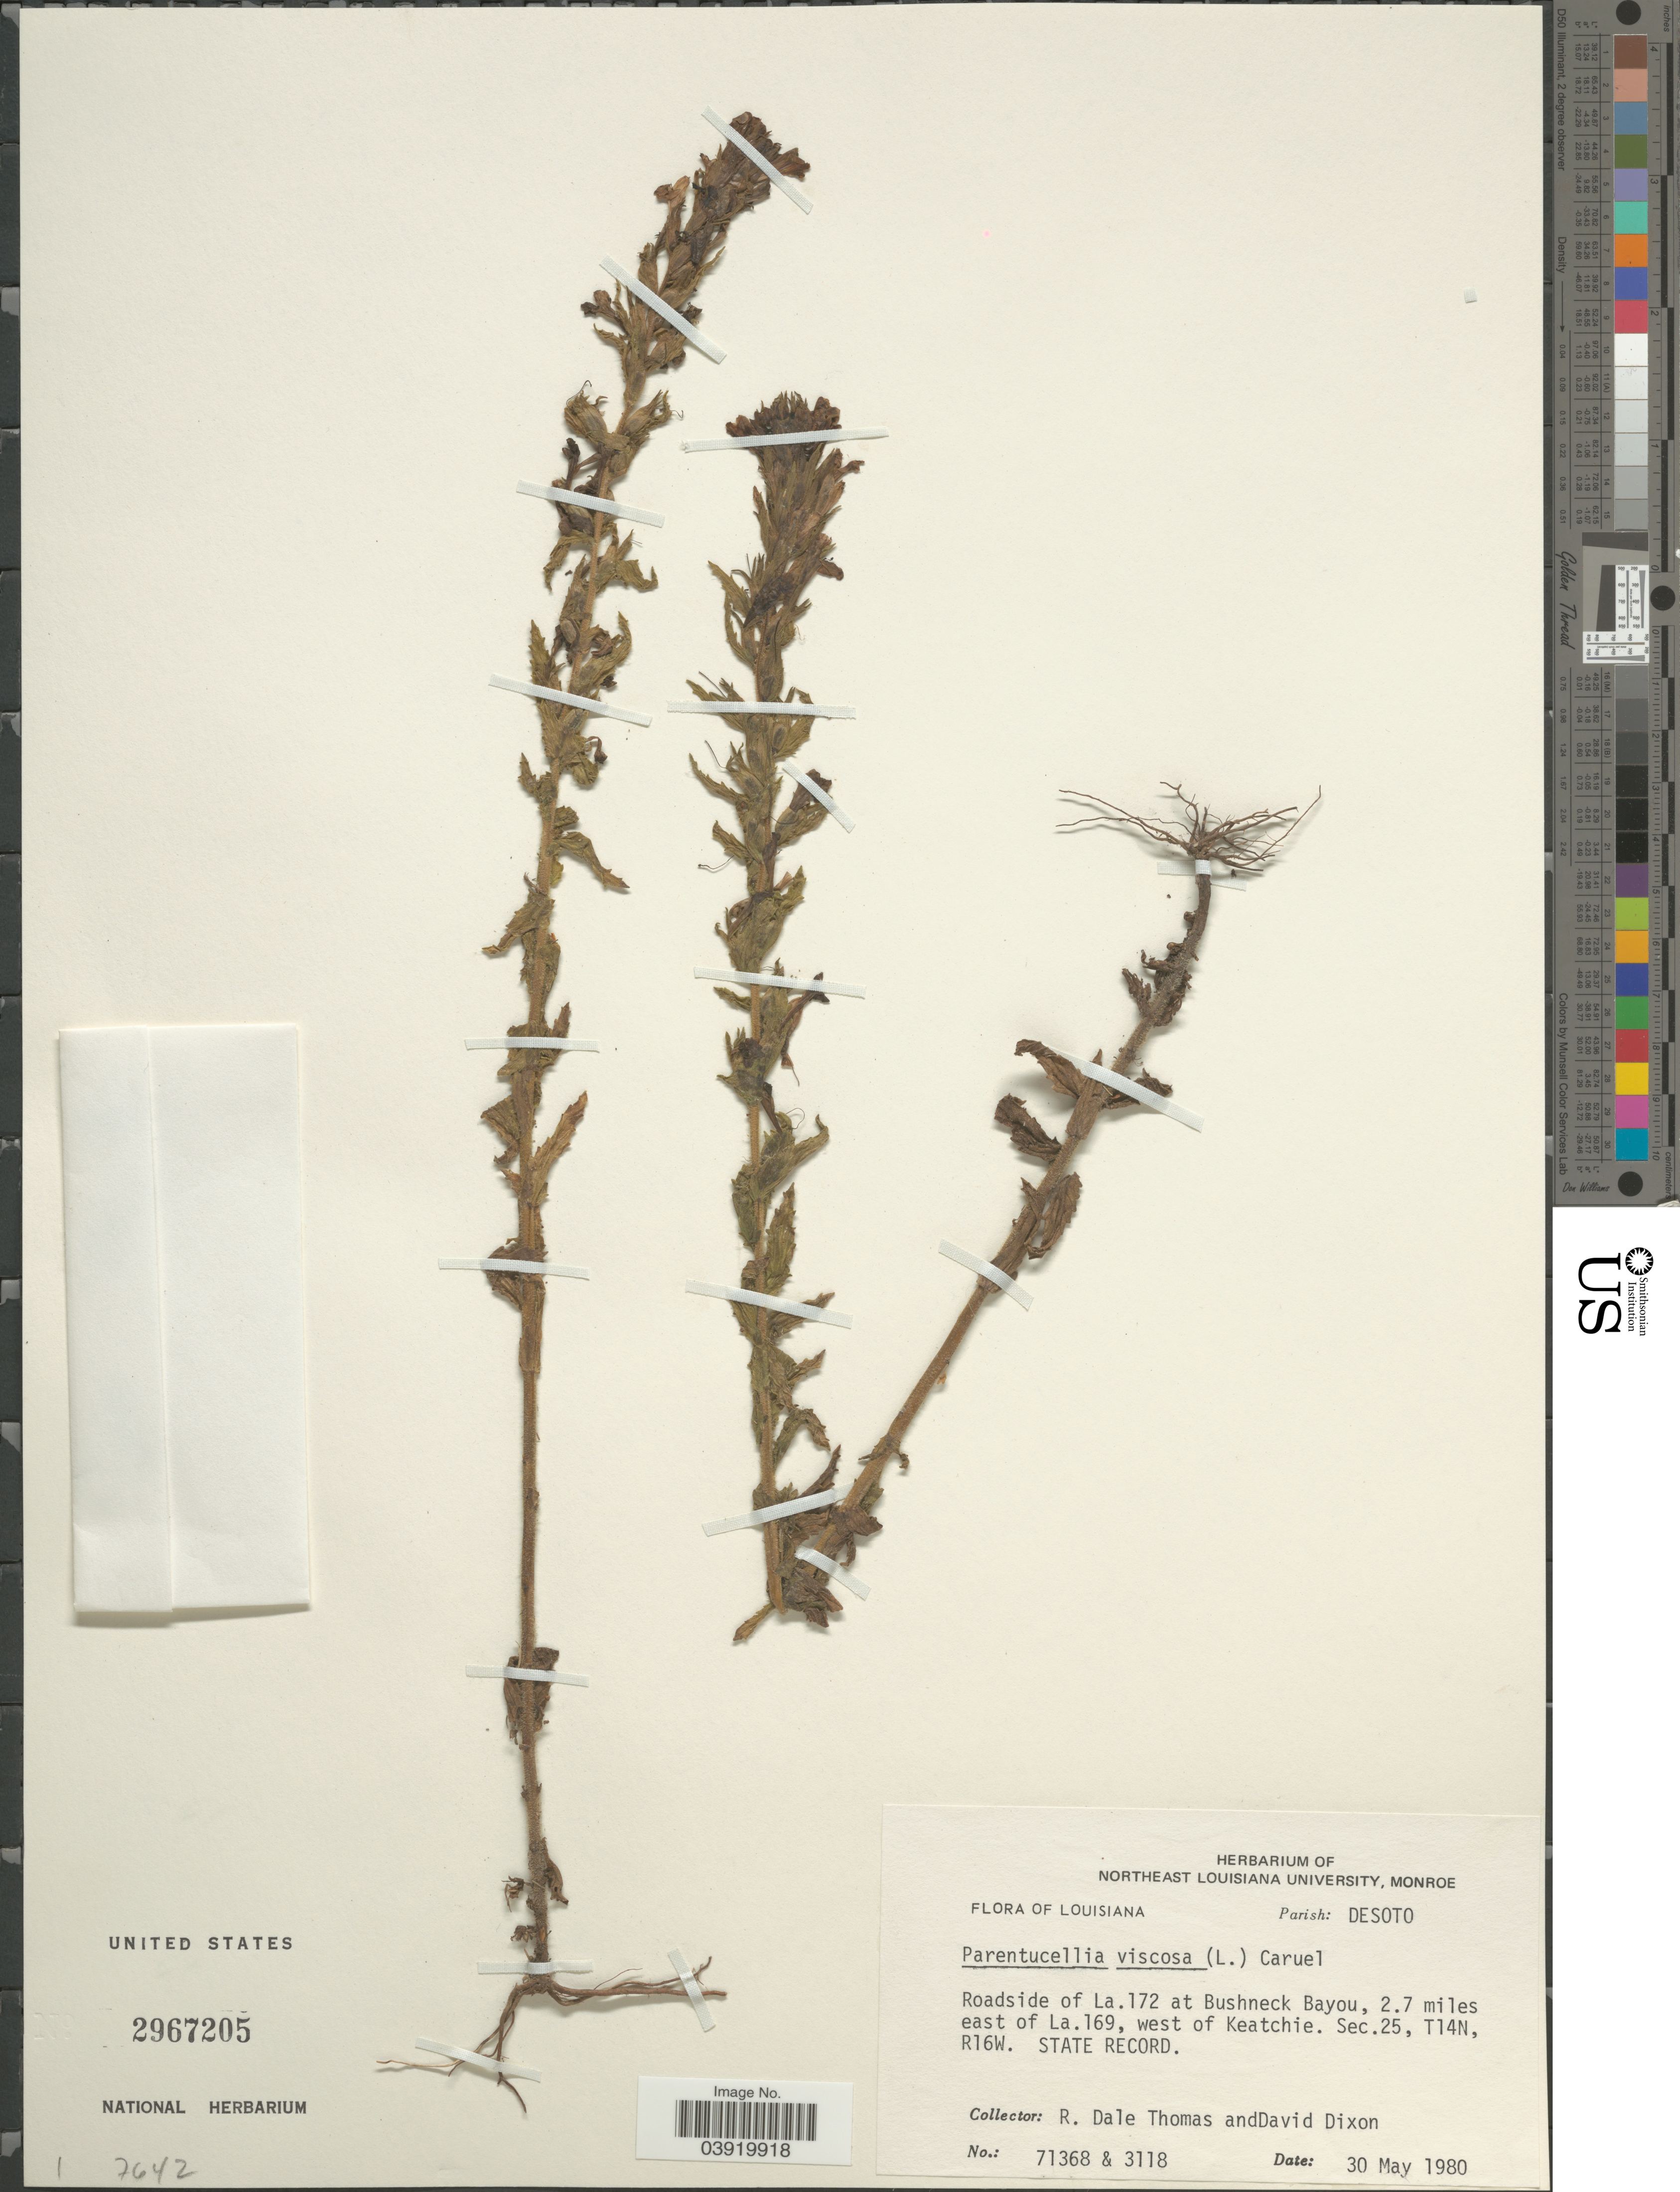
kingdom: Plantae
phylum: Tracheophyta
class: Magnoliopsida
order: Lamiales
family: Orobanchaceae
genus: Parentucellia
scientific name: Parentucellia viscosa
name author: (L.) Caruel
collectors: R. Thomas & D. Dixon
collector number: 71368/3118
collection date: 1980-05-30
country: United States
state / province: Louisiana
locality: Parish: Desoto. Roadside of La. 172 at Bushneck Bayou, 2.7 miles east of La. 169, west of Keatchie. Sec.25, T14N. R16W.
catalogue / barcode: US 2967205